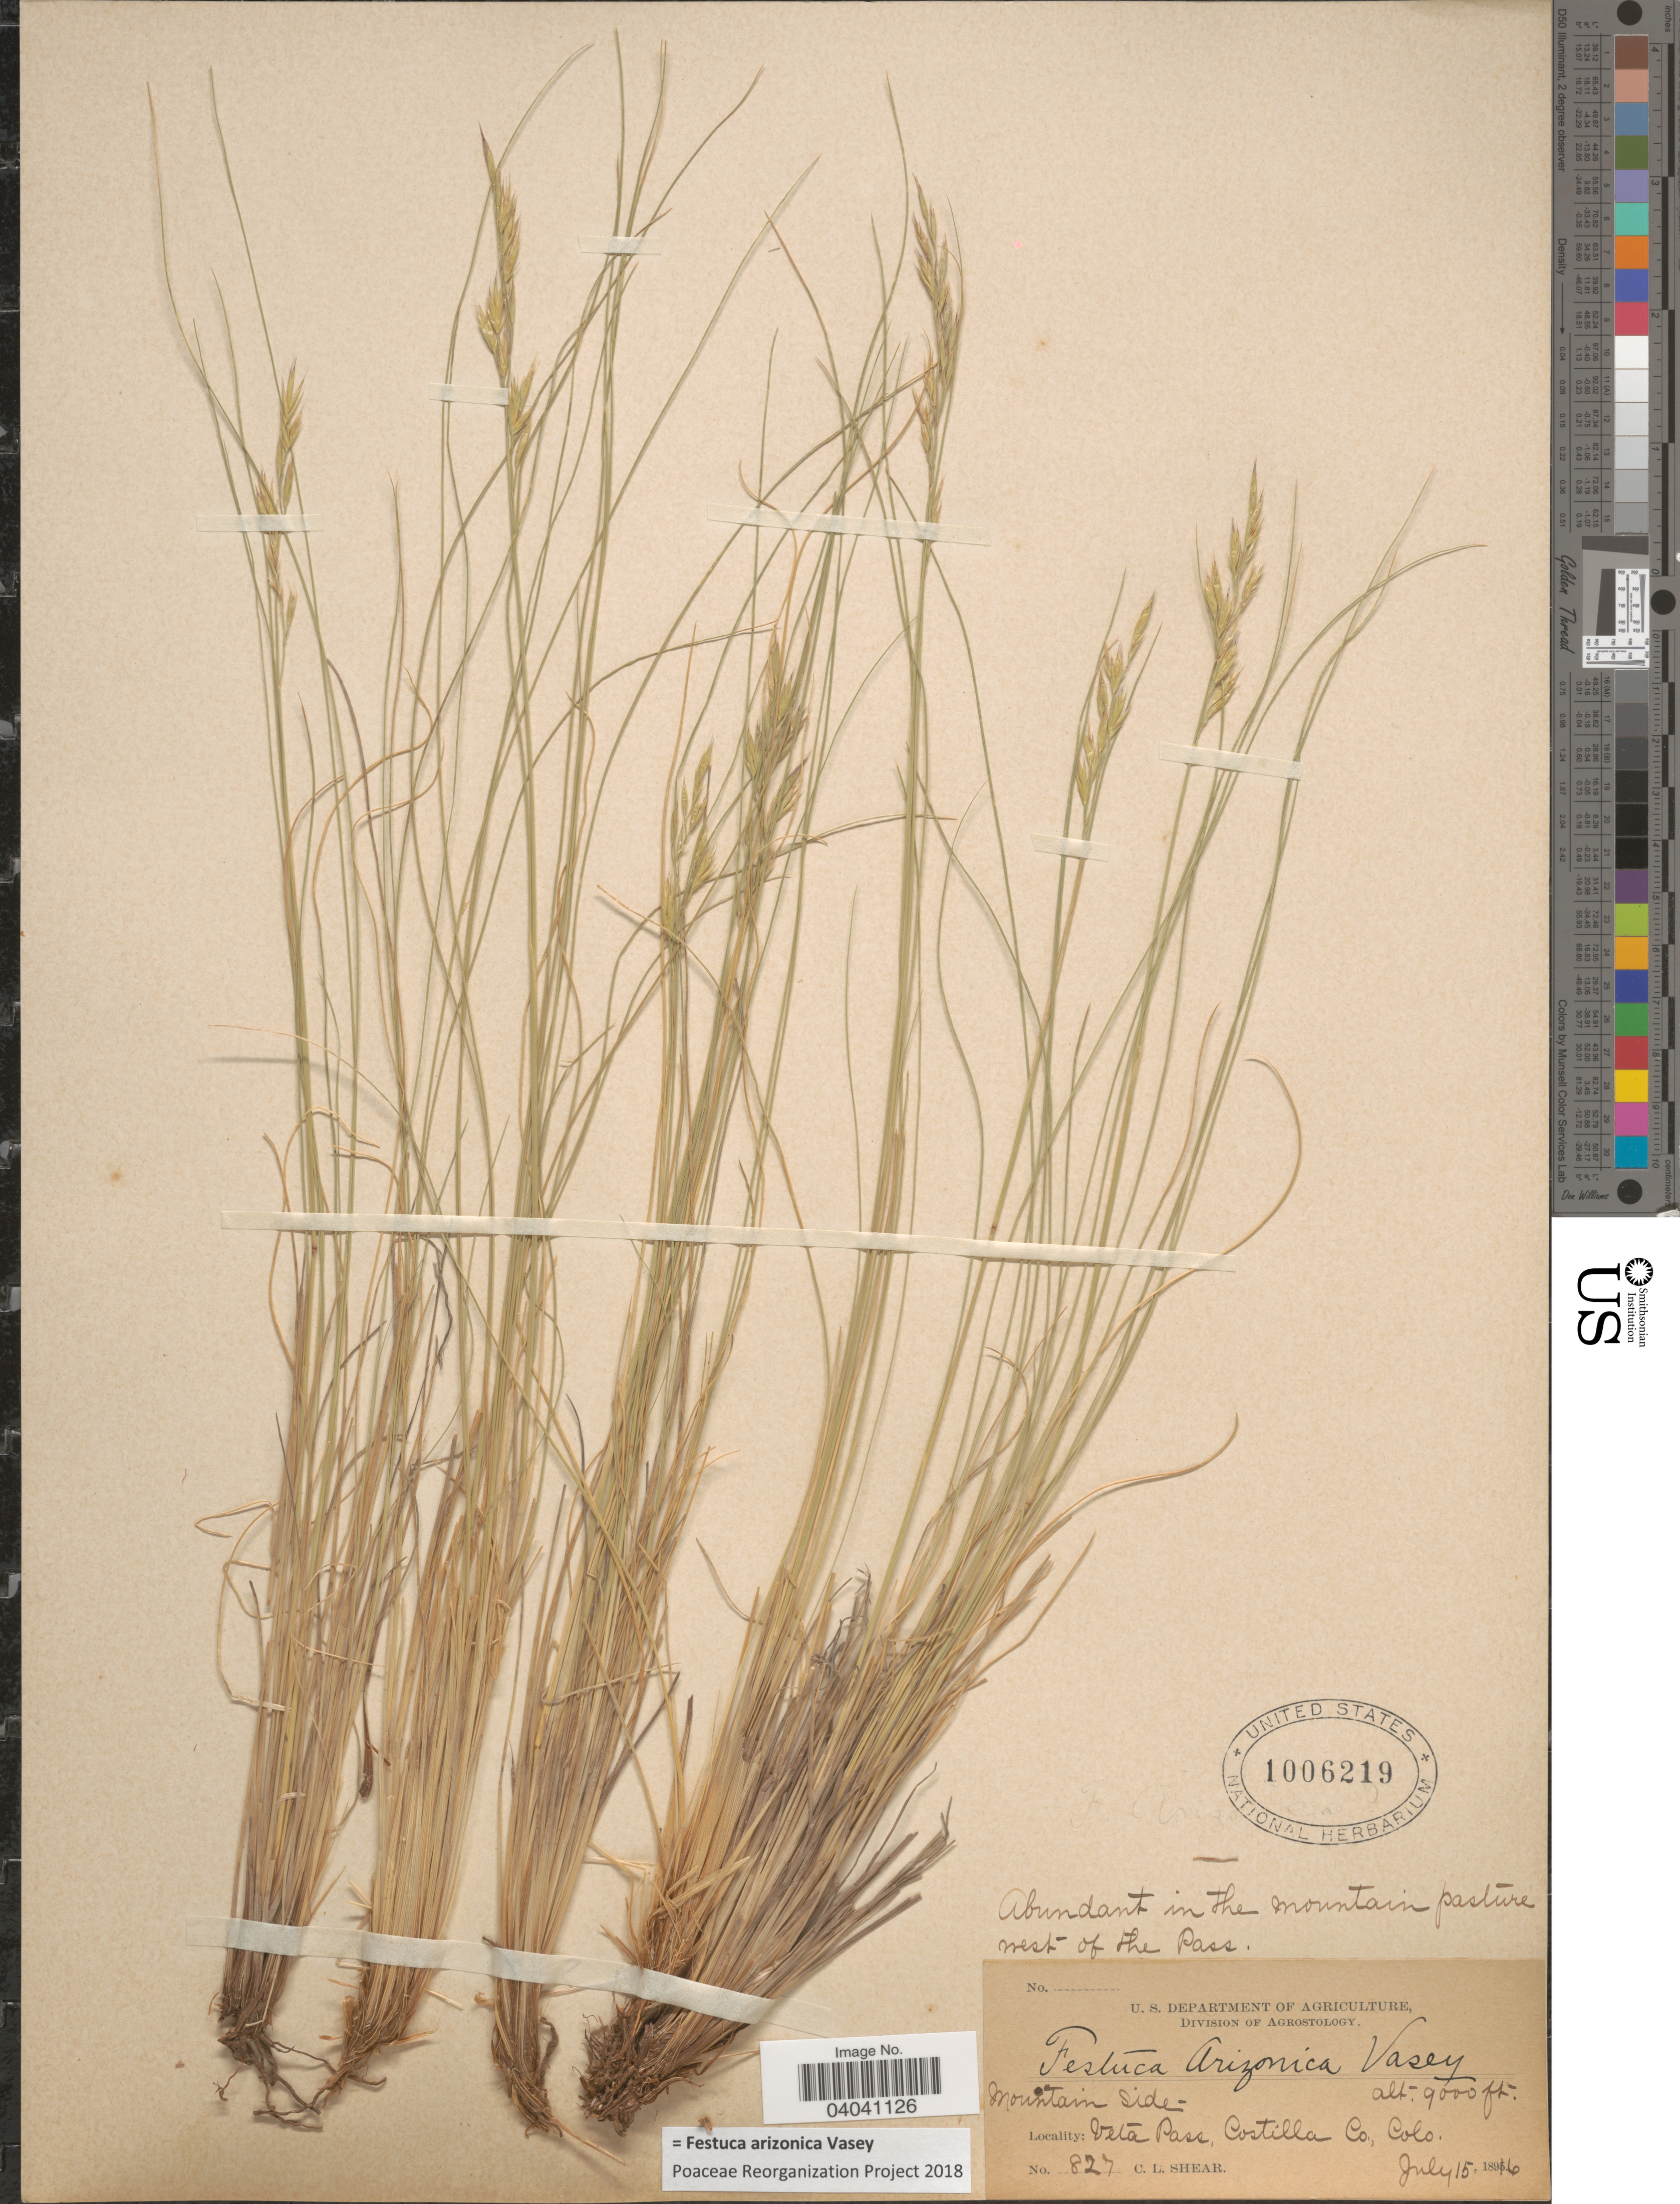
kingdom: Plantae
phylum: Tracheophyta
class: Liliopsida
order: Poales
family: Poaceae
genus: Festuca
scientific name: Festuca arizonica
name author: Vasey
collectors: C. L. Shear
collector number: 827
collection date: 1896-07-15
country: United States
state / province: Colorado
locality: Mountain side. Veta Pass, Costilla Co.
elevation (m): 2743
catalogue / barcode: US 1006219